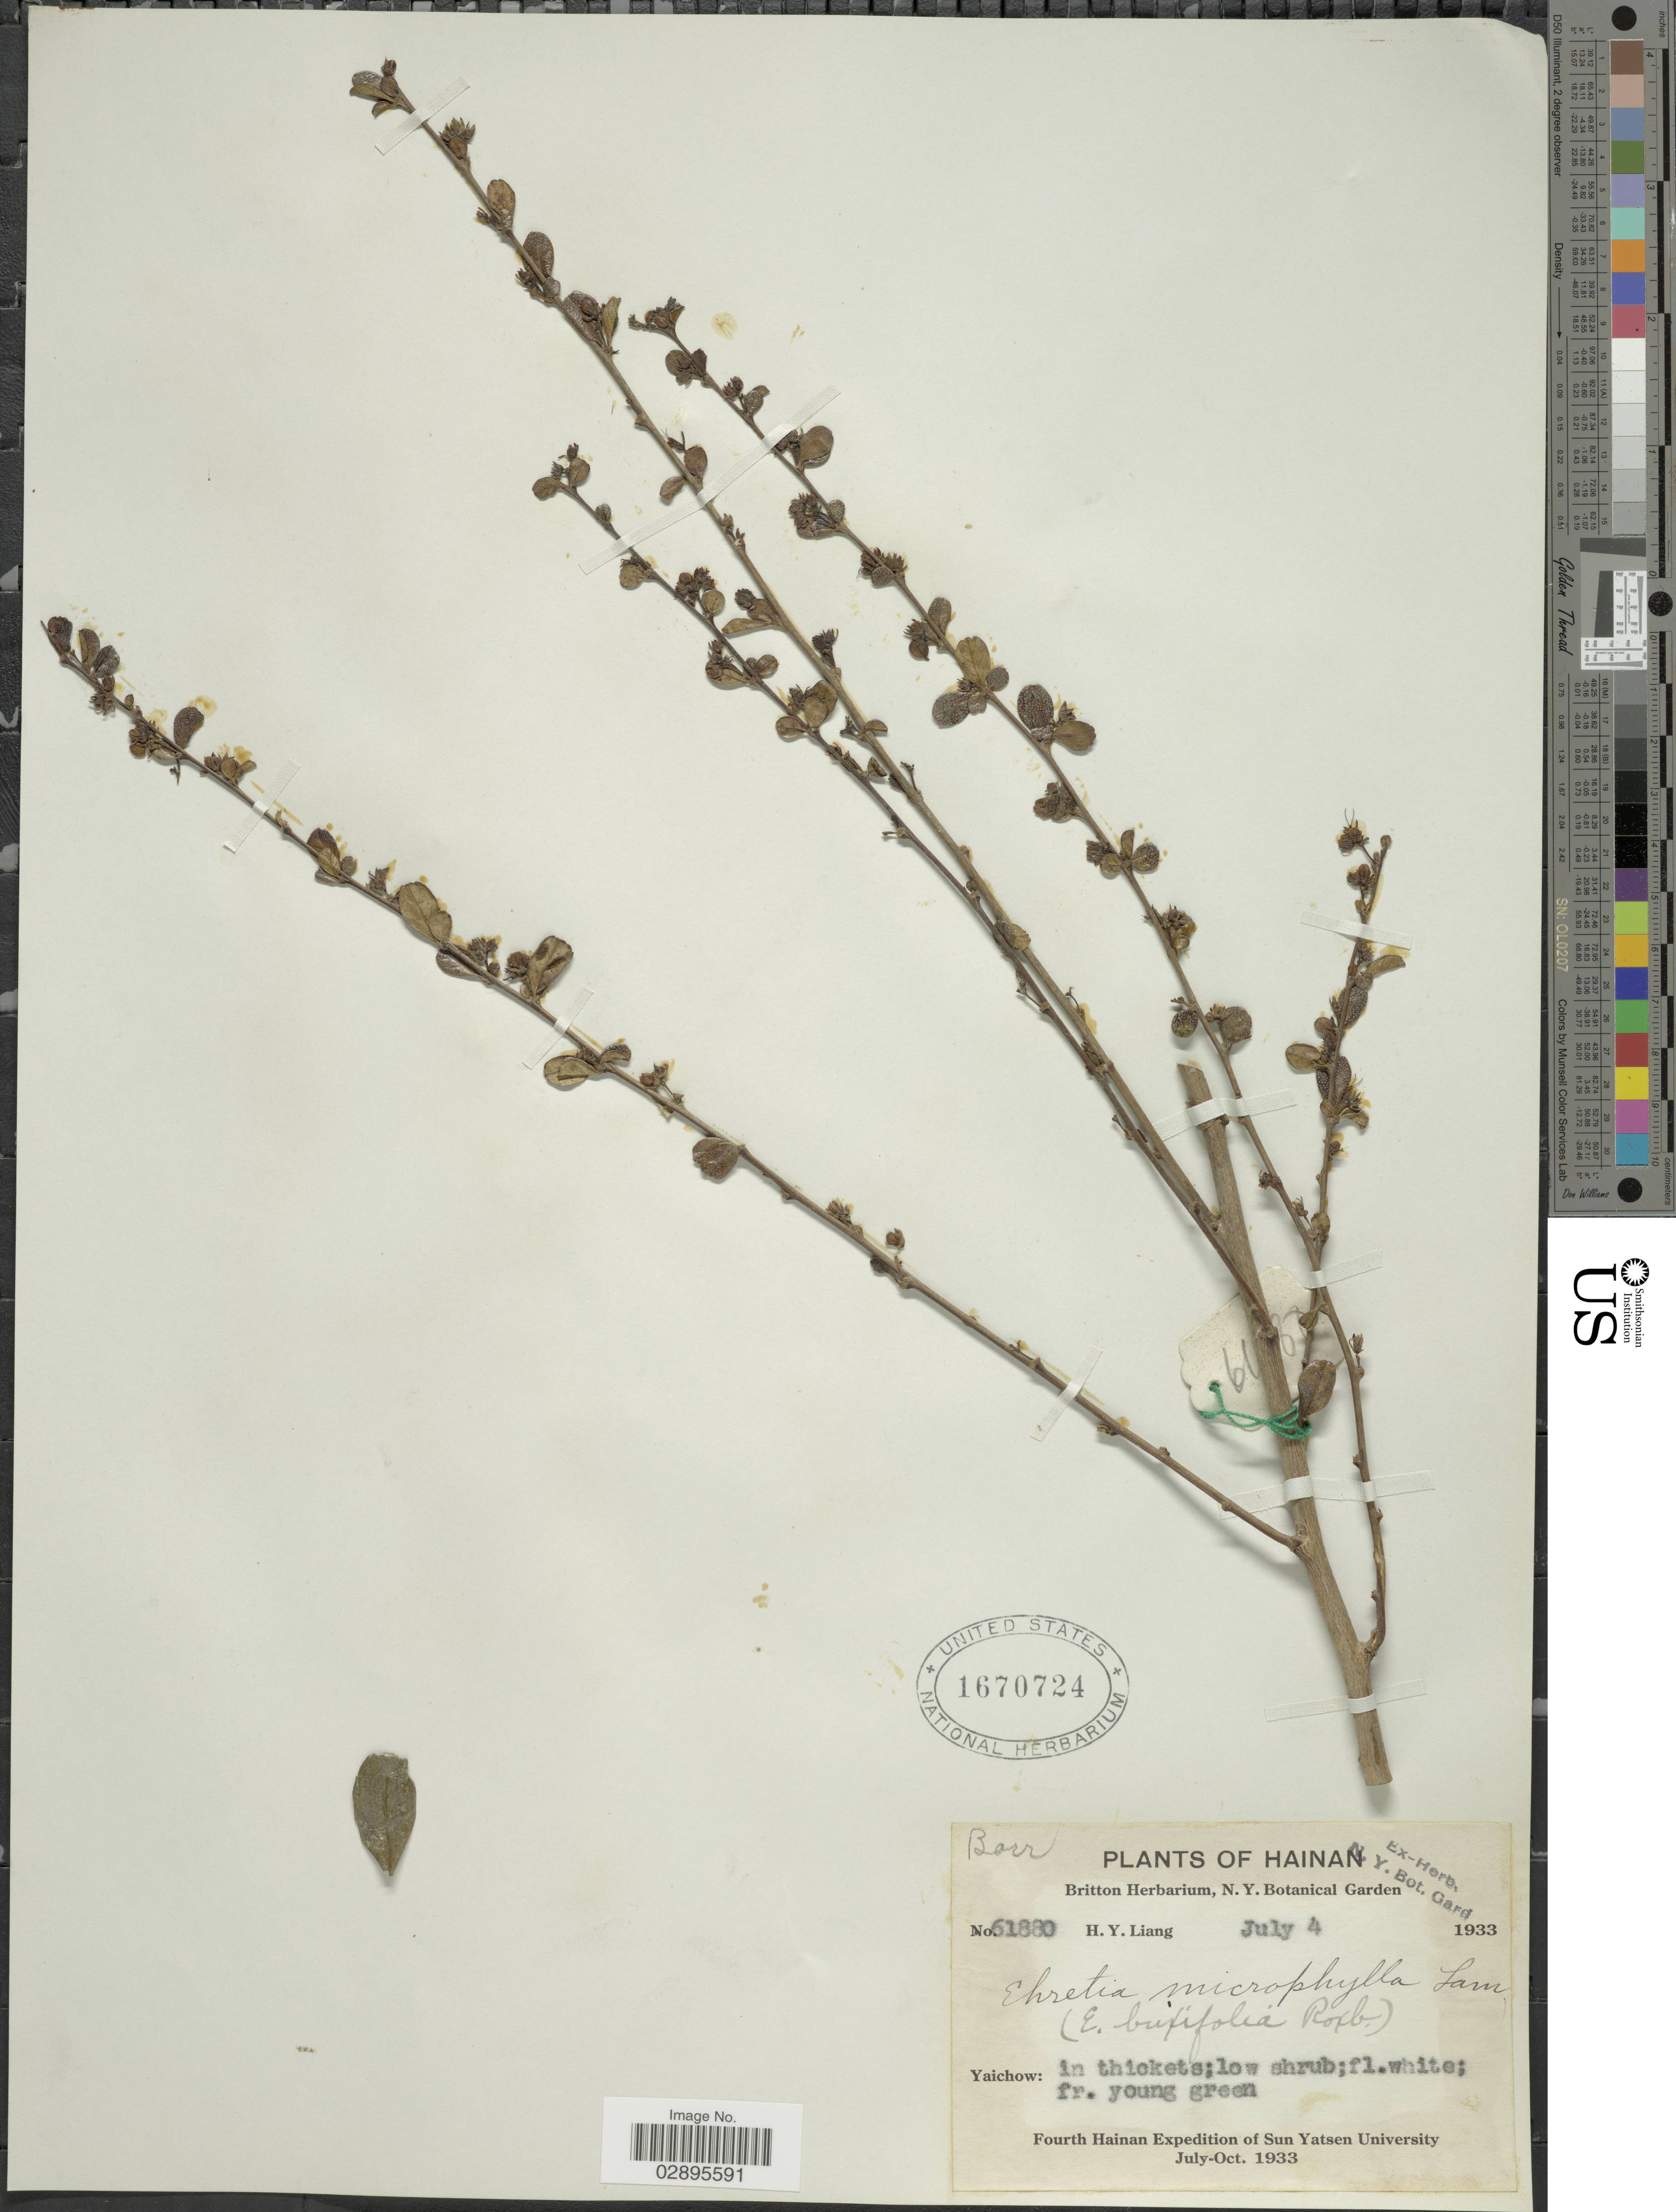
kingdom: Plantae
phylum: Tracheophyta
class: Magnoliopsida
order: Boraginales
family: Ehretiaceae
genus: Ehretia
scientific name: Ehretia microphylla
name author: Lam.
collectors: H. Y. Liang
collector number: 61880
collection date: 1933-07-04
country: China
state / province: Hainan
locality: Yaichow.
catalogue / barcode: US 1670724